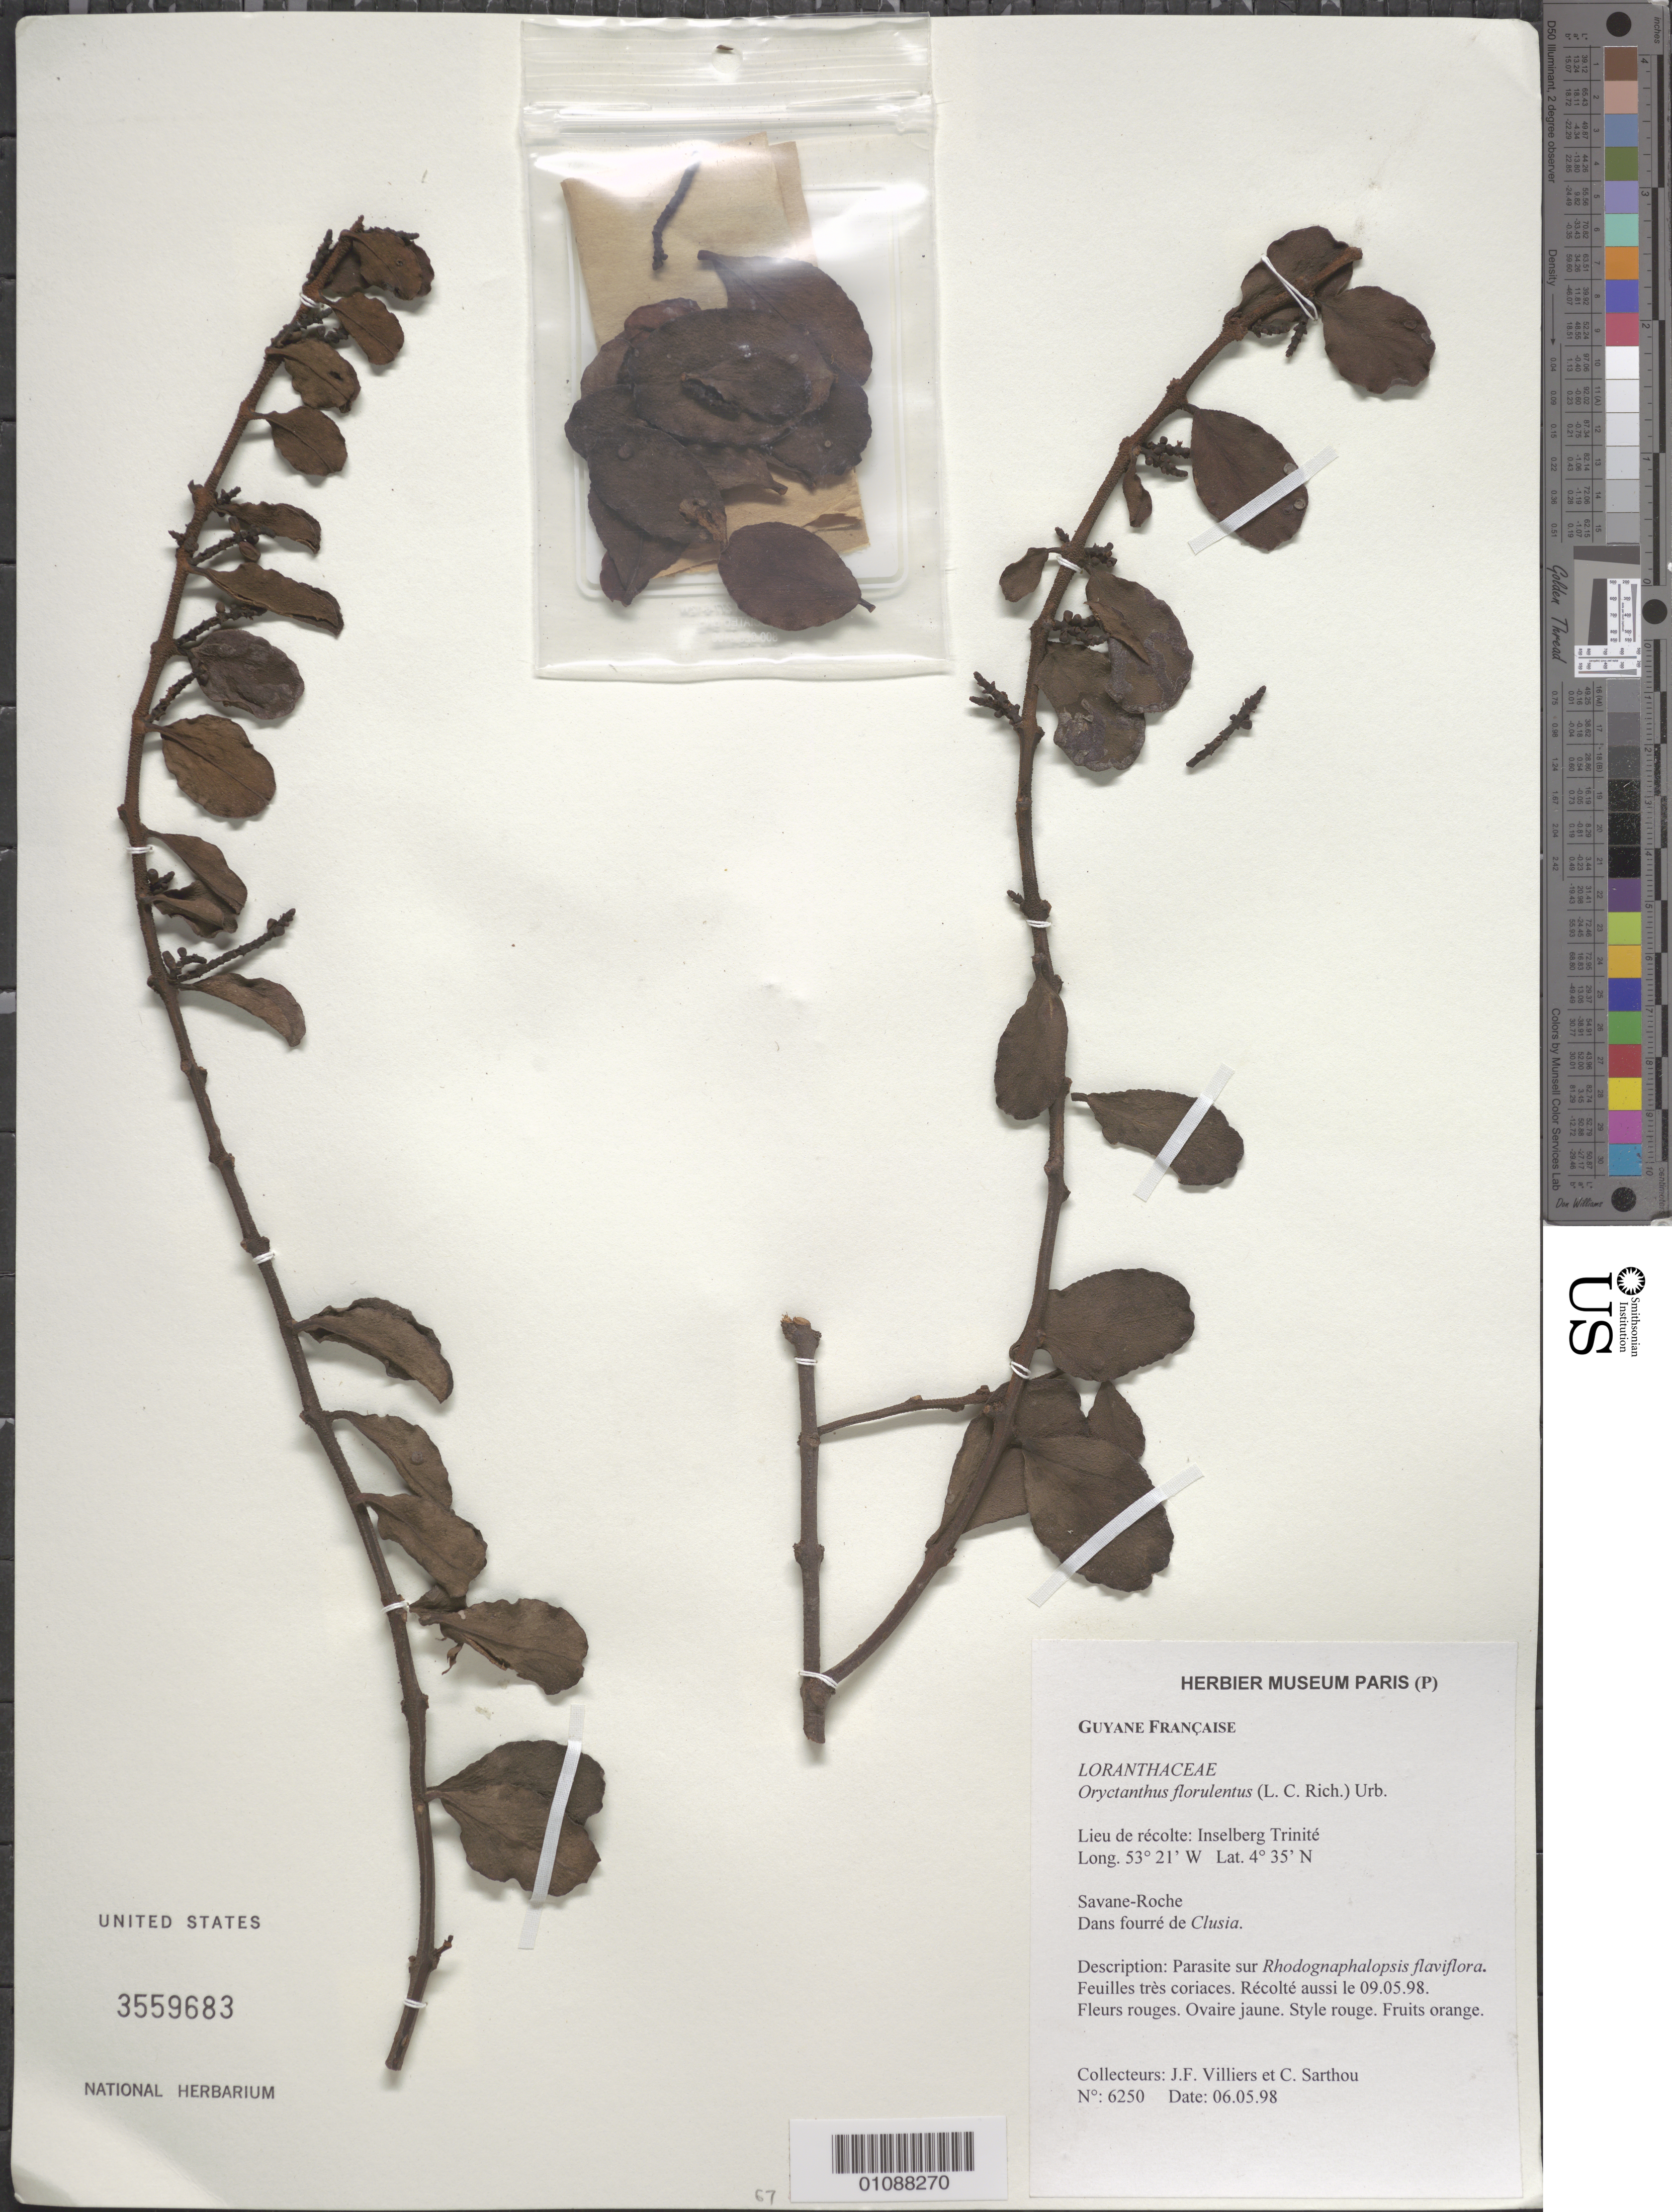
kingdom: Plantae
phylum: Tracheophyta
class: Magnoliopsida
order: Santalales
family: Loranthaceae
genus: Oryctanthus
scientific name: Oryctanthus florulentus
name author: (Rich.) Tiegh.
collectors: J. Villiers & C. Sarthou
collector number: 6250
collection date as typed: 6-May-98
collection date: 1998-05-06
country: French Guiana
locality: Inselber Trinité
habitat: Savane-roche. Dans fourre de Clusia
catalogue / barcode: US 3559683